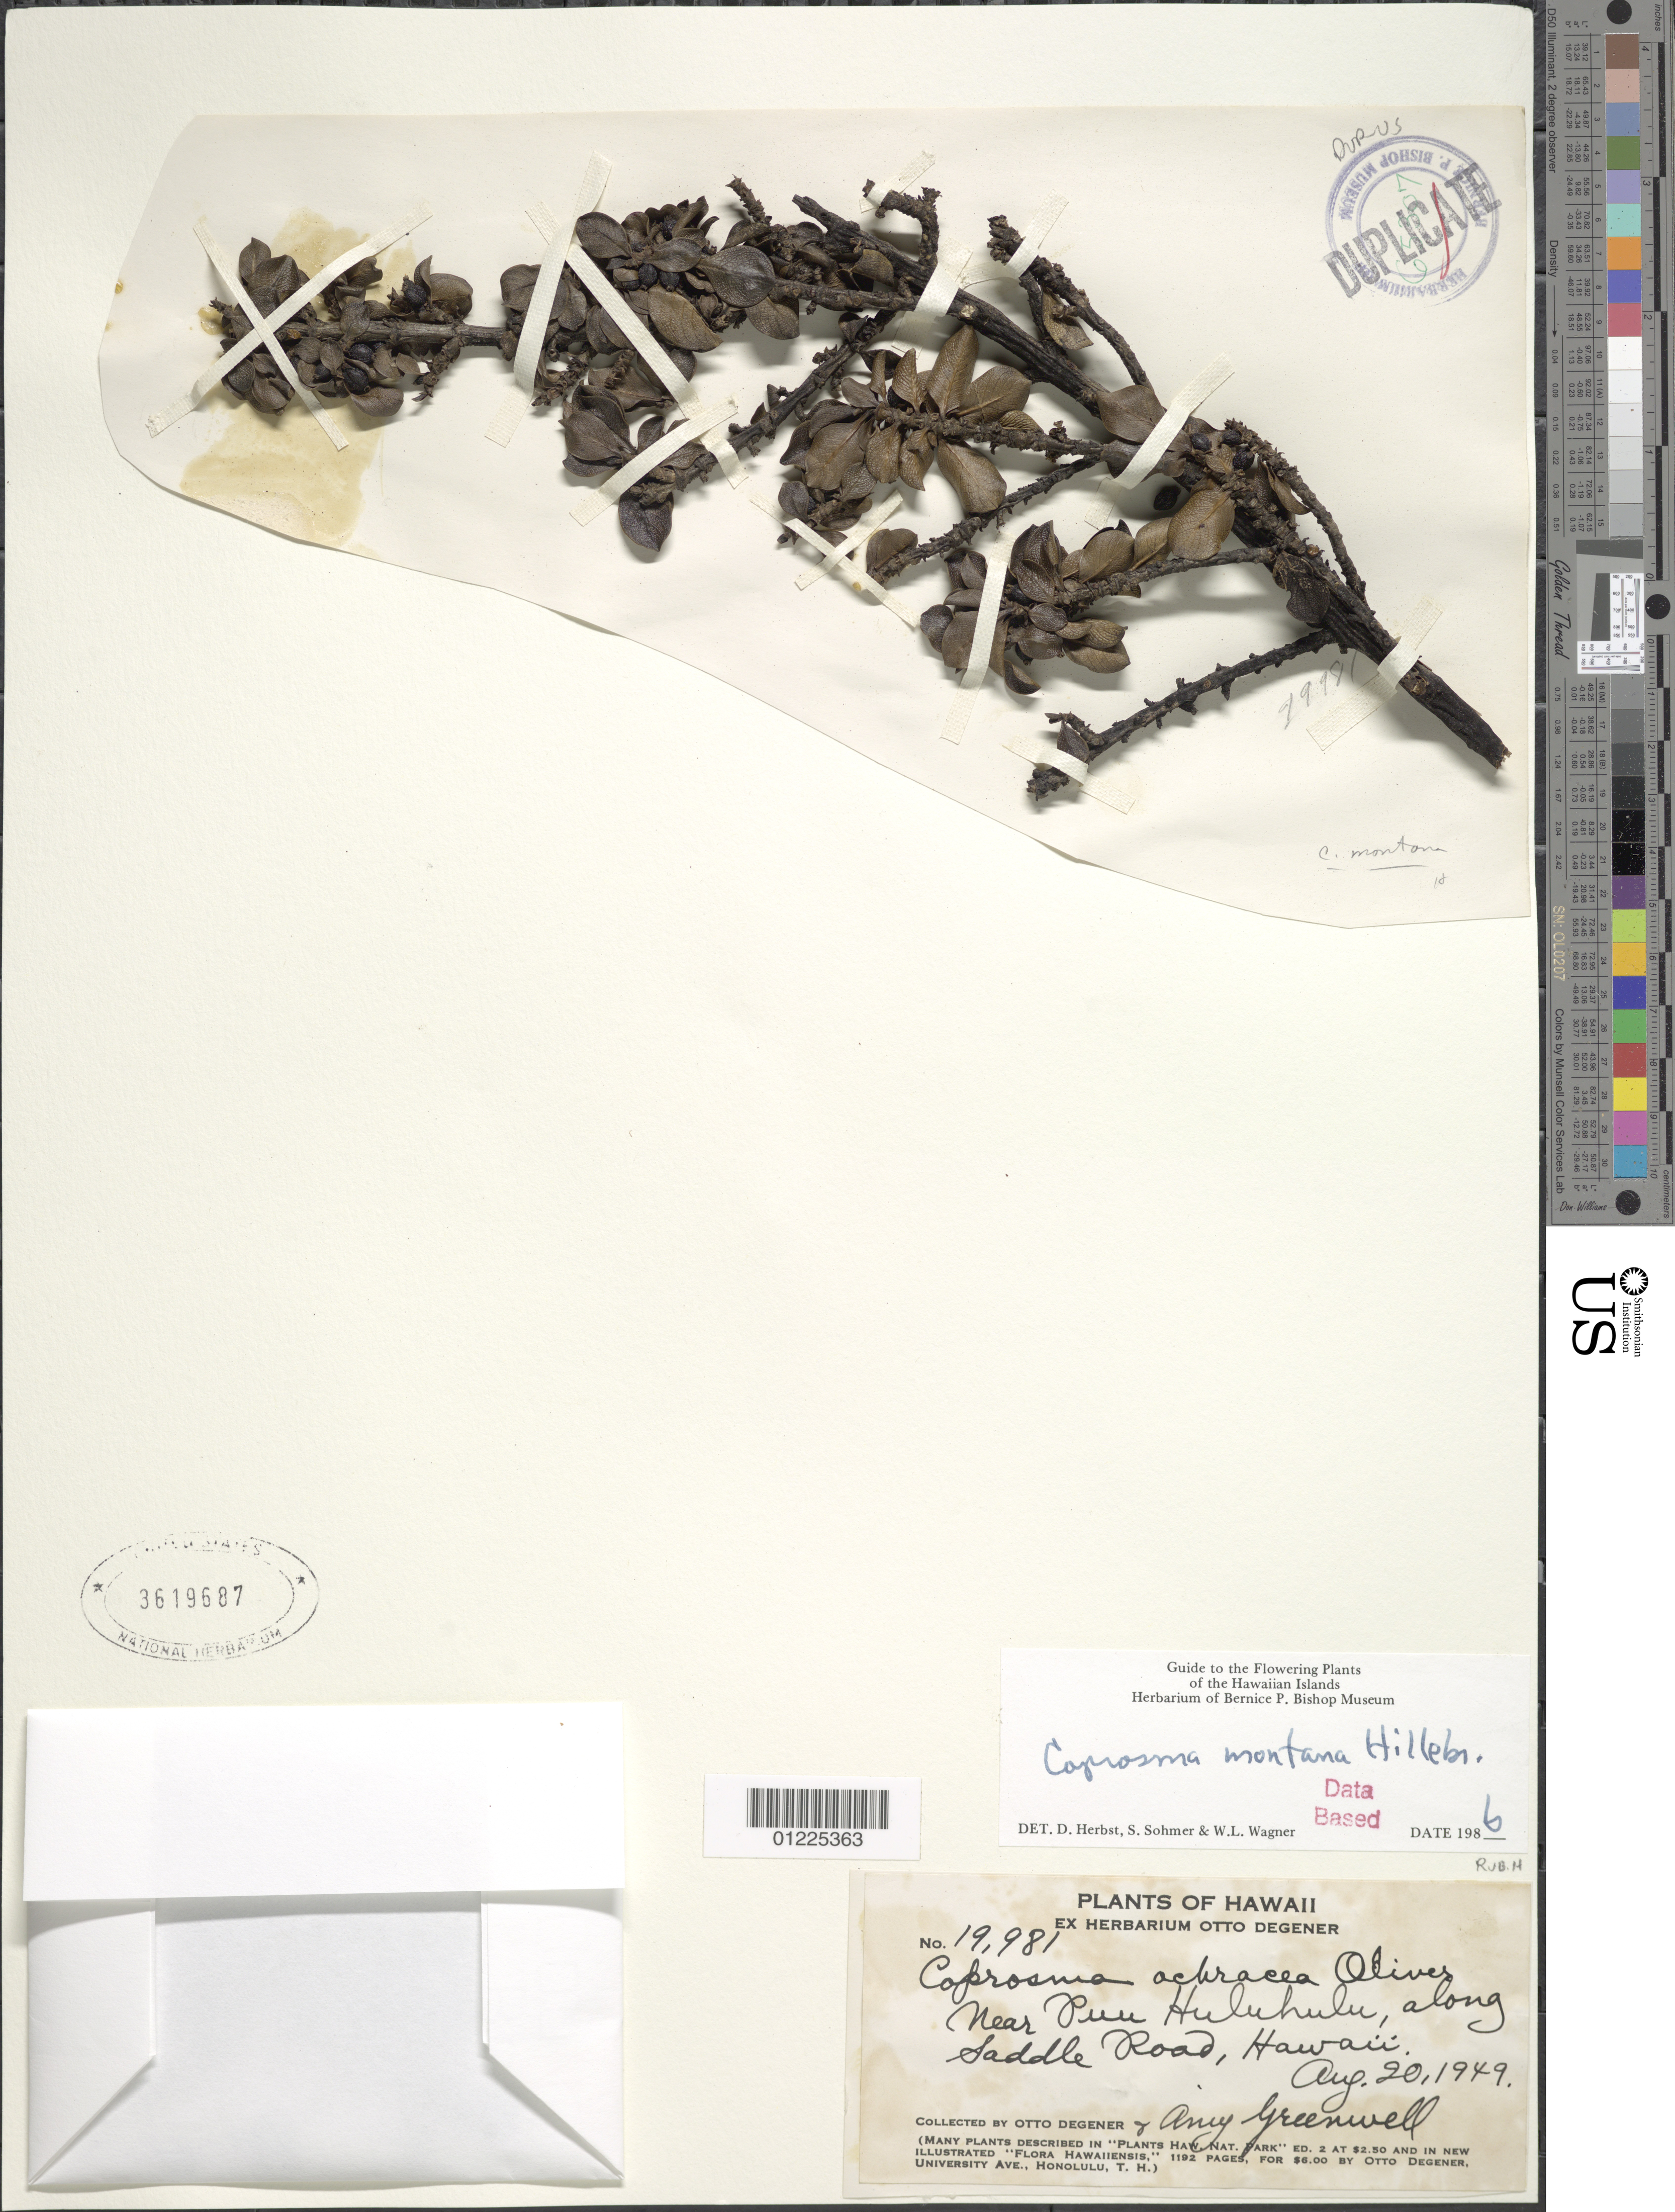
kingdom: Plantae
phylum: Tracheophyta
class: Magnoliopsida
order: Gentianales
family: Rubiaceae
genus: Coprosma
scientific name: Coprosma montana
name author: Hillebr.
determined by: Herbst, D. R.; Sohmer, S. H.; Wagner, W. L.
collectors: O. Degener & A. B. Greenwell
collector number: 19.981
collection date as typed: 20 Aug 1949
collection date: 1949-08-20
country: United States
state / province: Hawaii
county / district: Hawaii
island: Hawaii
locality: Puu Huluhulu, along Saddle Road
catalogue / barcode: US 3619687